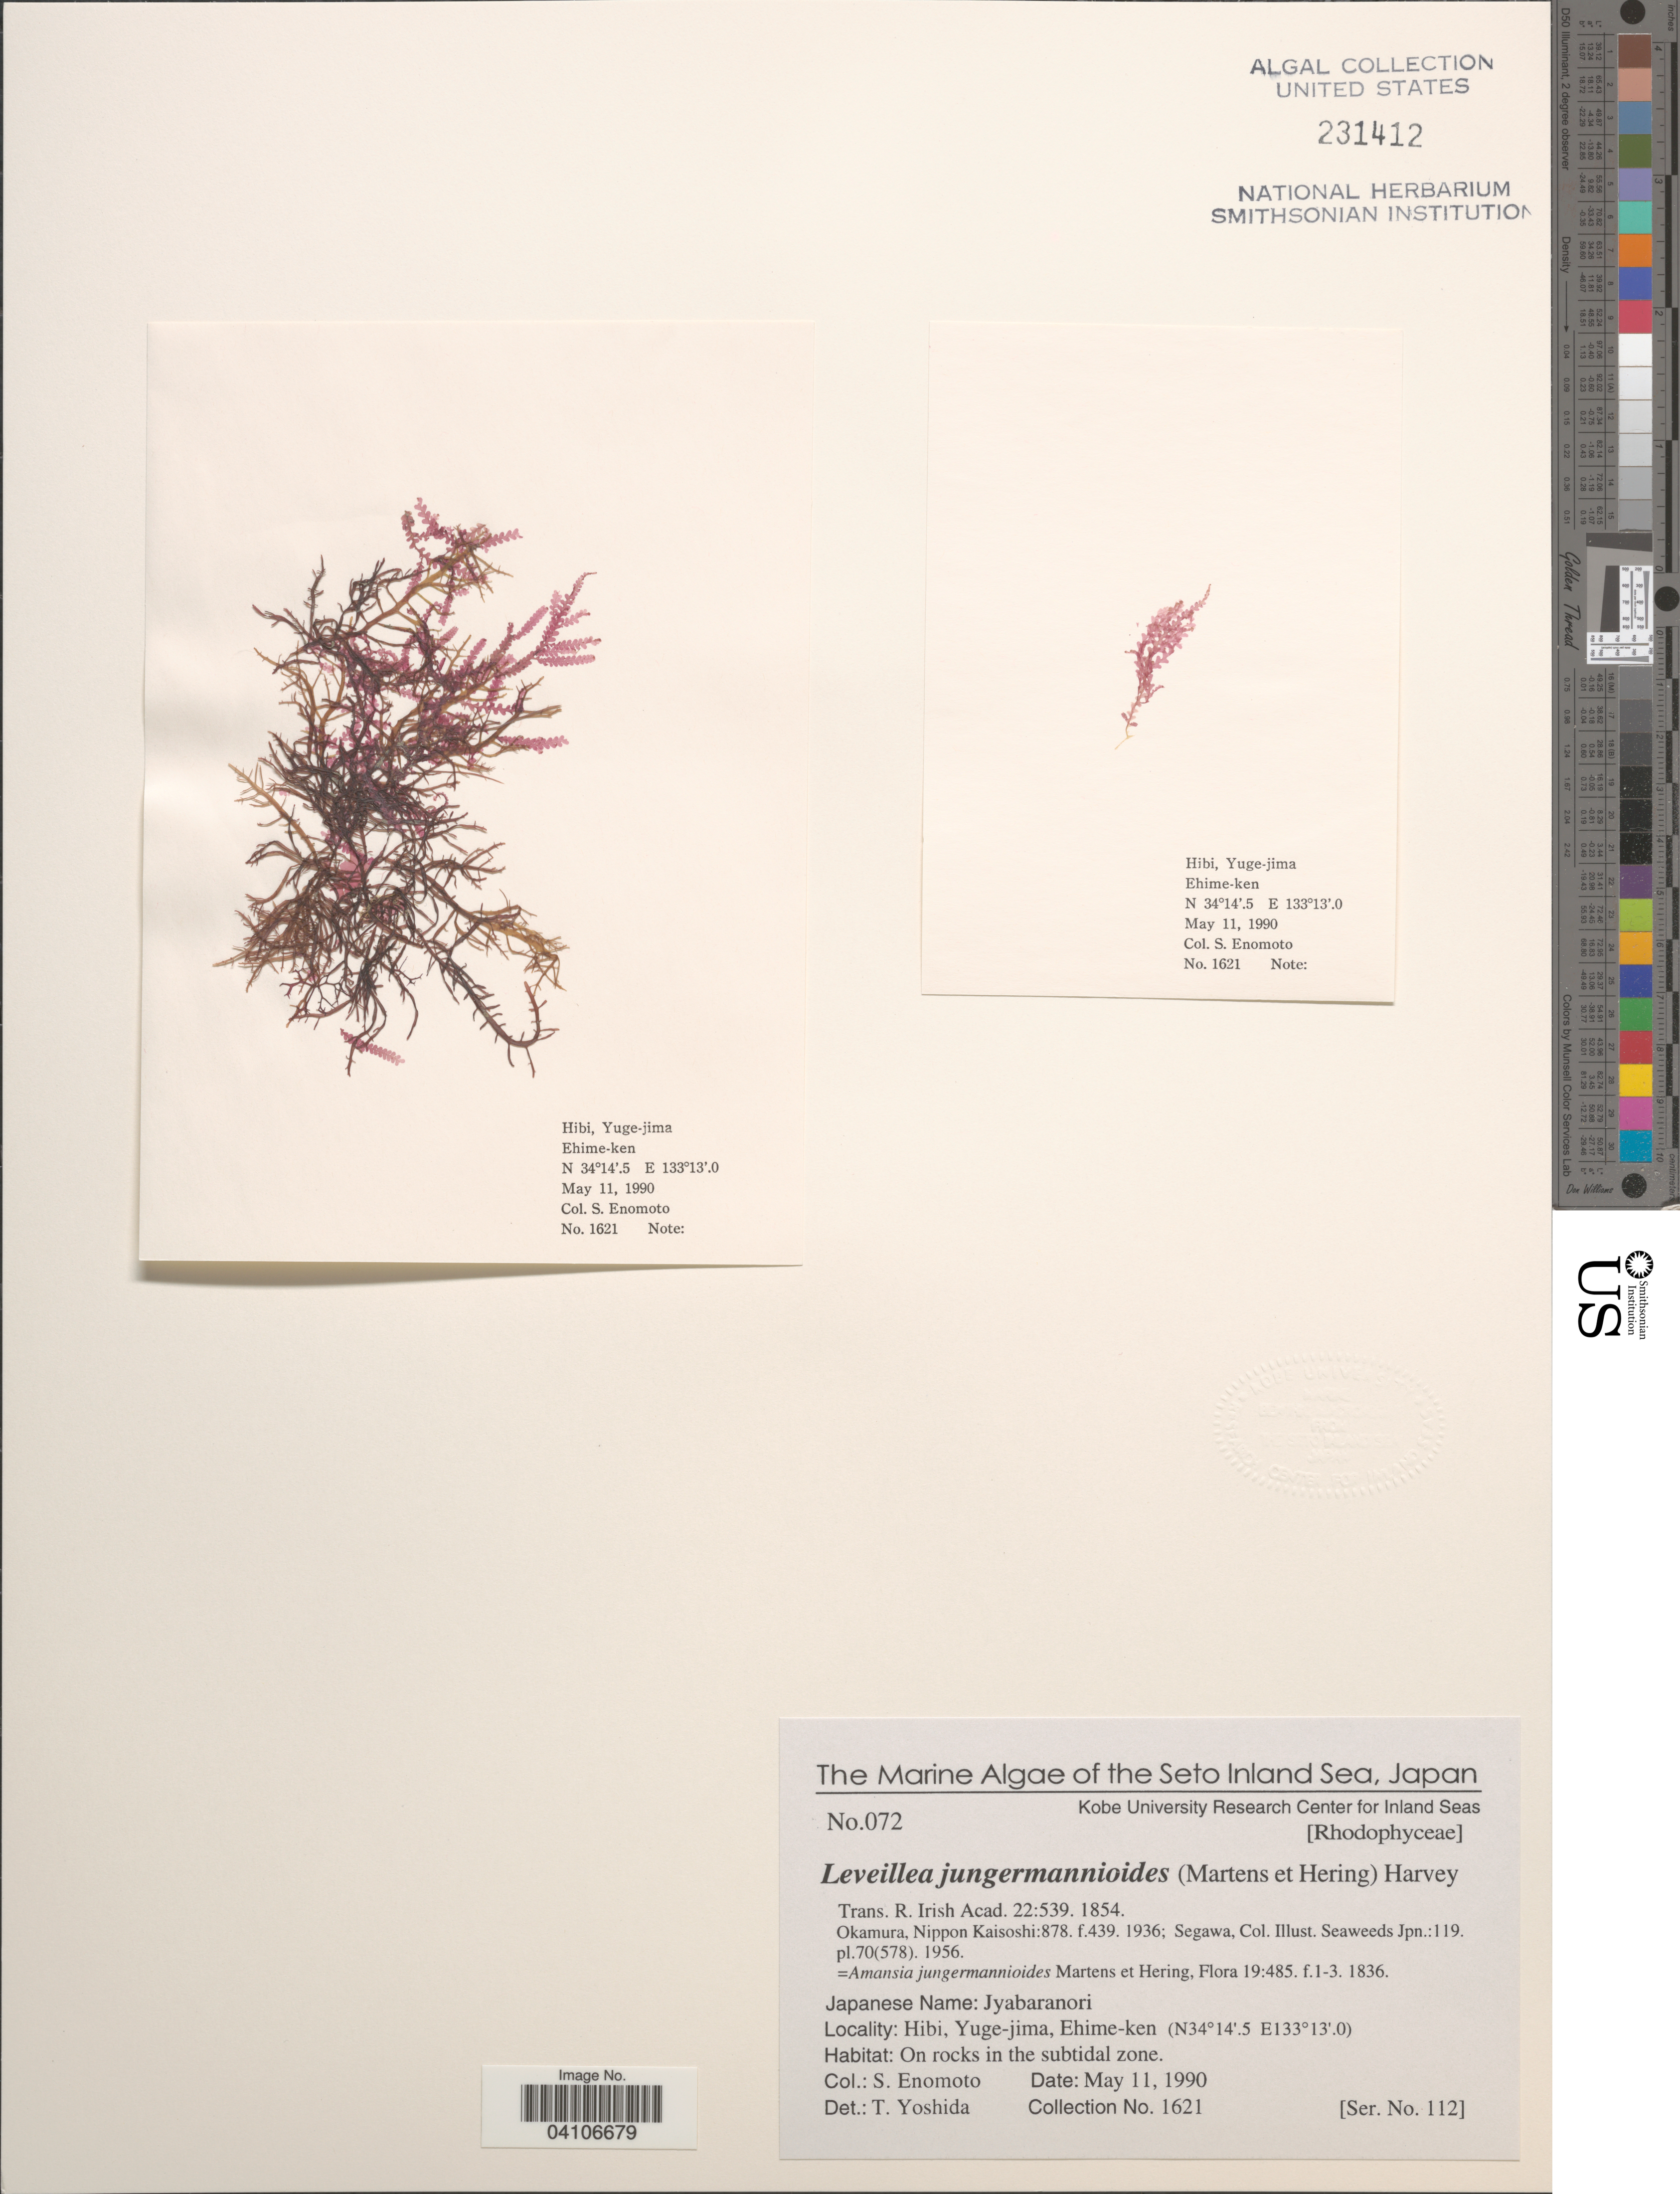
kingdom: Plantae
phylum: Rhodophyta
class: Florideophyceae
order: Ceramiales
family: Rhodomelaceae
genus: Leveillea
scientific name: Leveillea jungermannioides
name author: (Hering & G. Martens in G. Martens & Hering) Harv.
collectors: S. Enomoto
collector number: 1621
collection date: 1990-05-11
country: Japan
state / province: Ehime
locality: The Seto Inland Sea. Hibi, Yuge-jima, Ehime-ken.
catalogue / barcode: US 231412